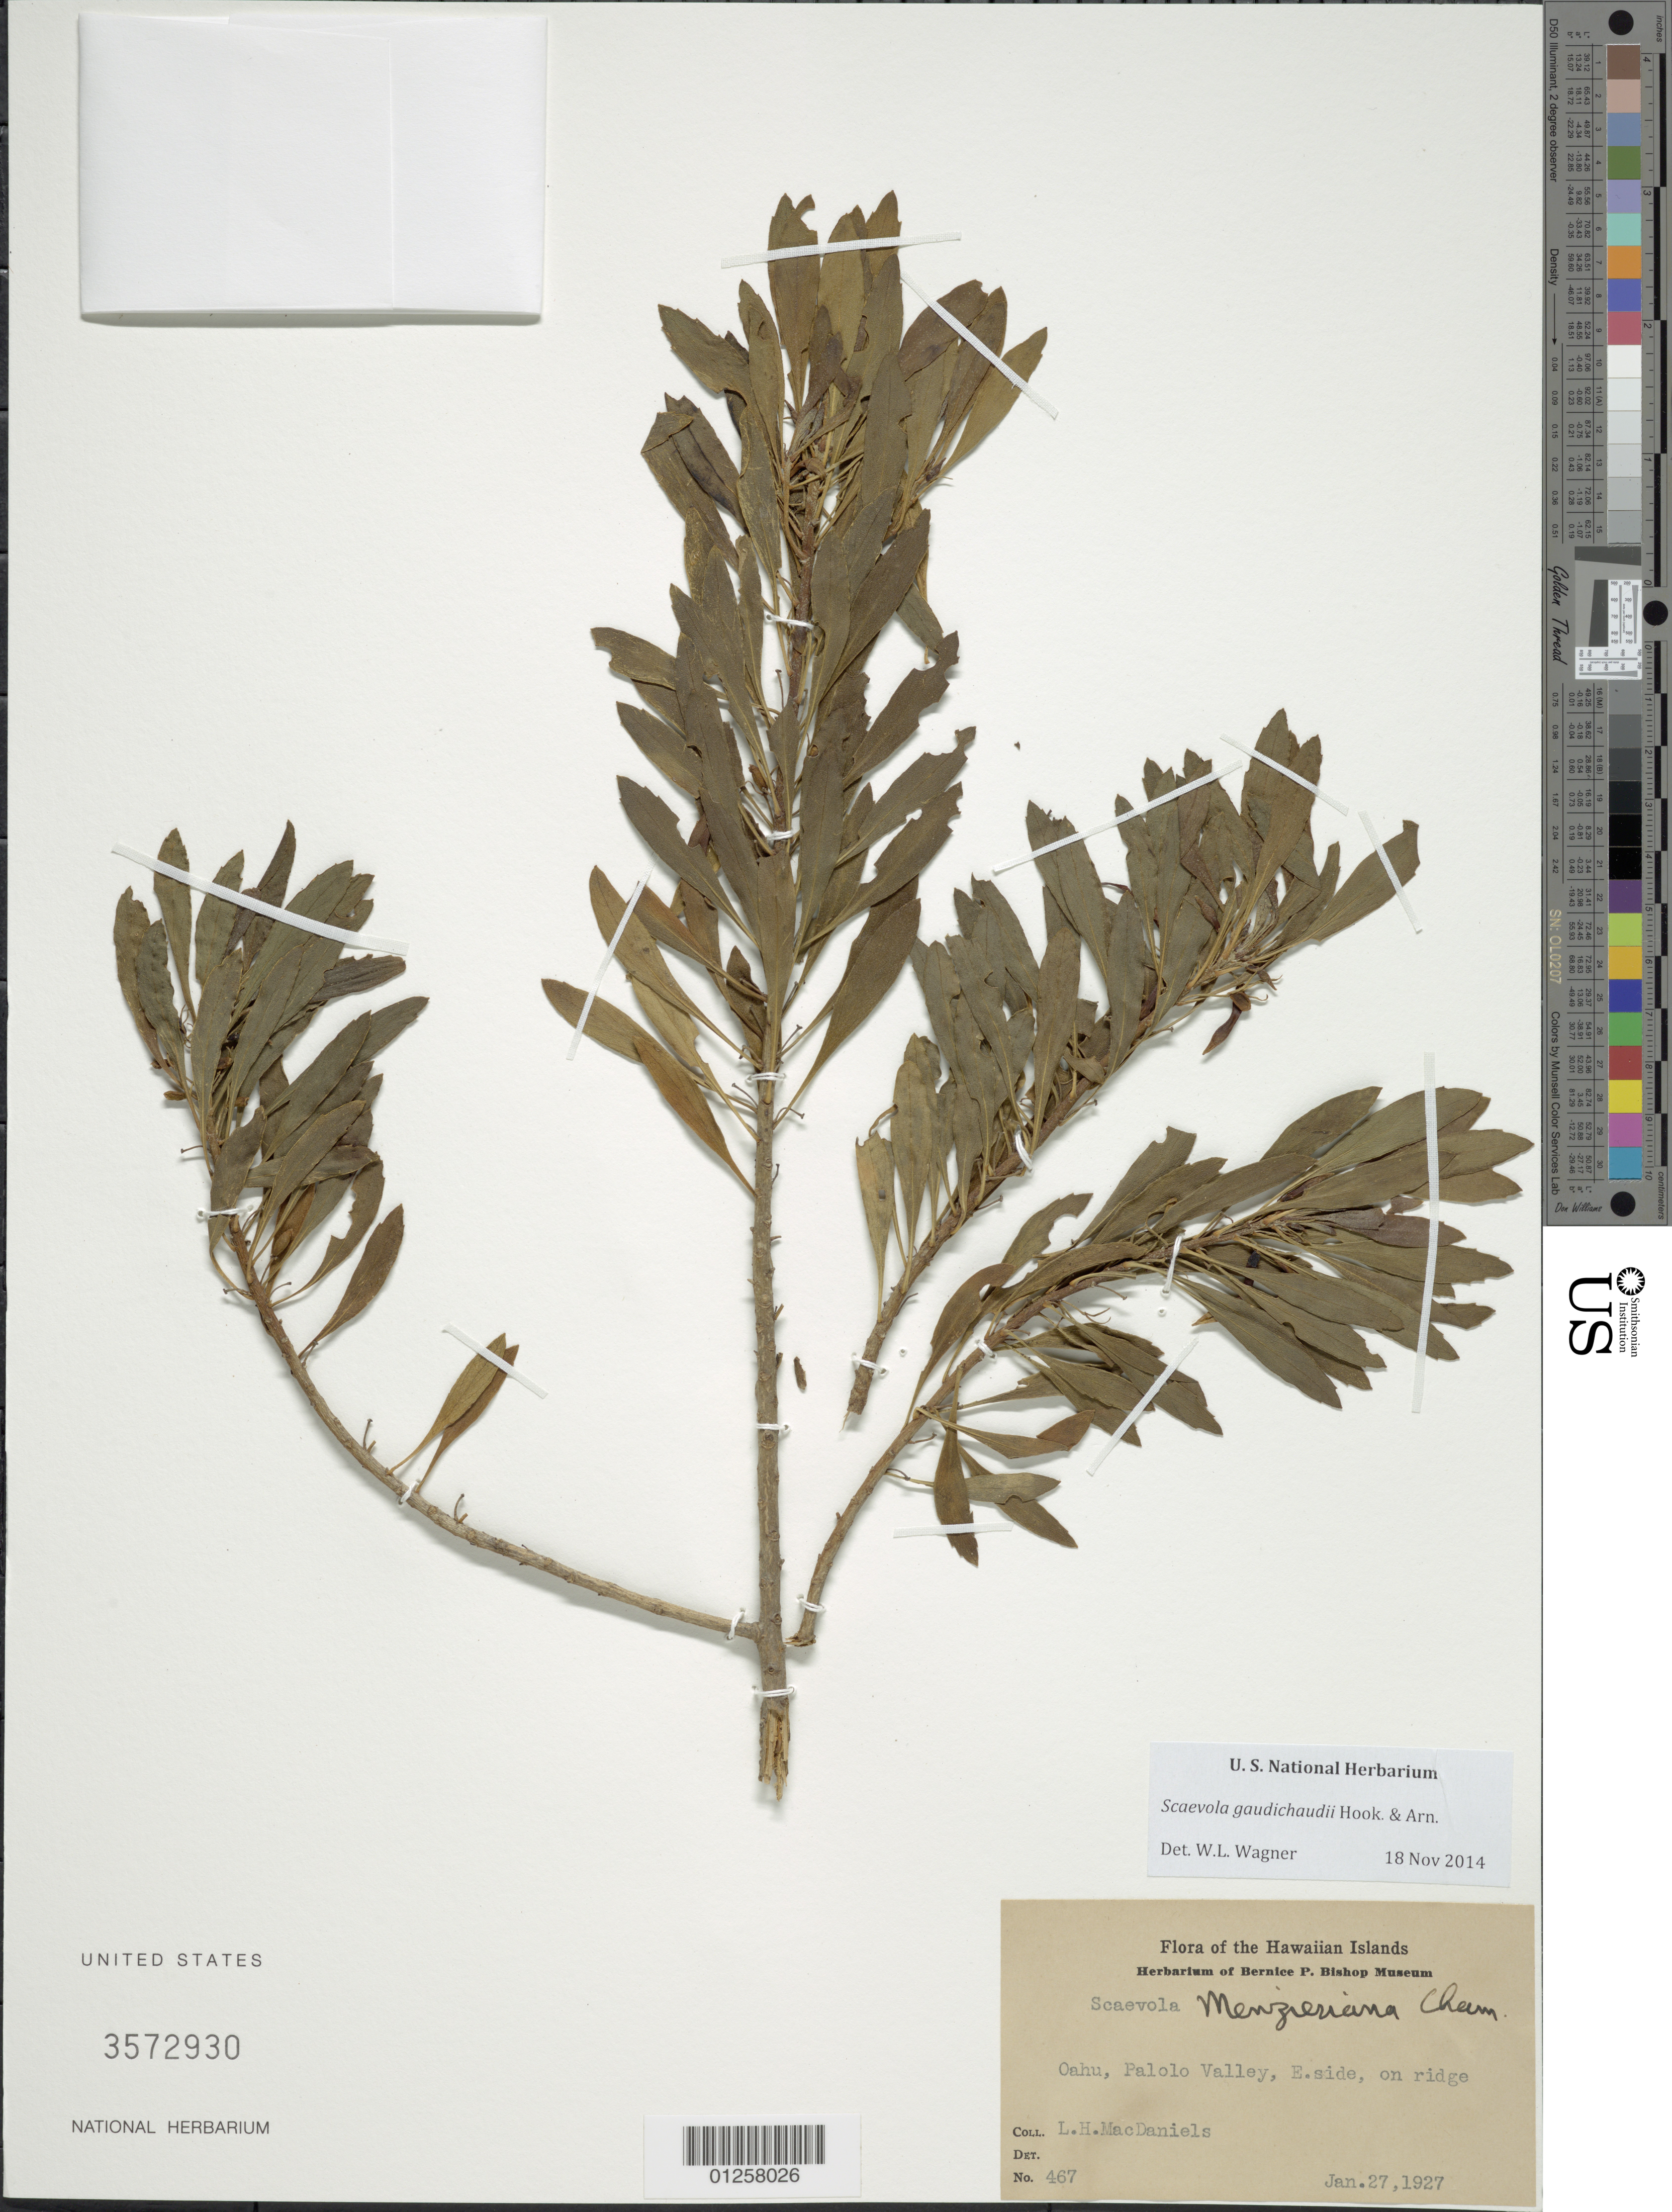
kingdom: Plantae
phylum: Tracheophyta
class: Magnoliopsida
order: Asterales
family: Goodeniaceae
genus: Scaevola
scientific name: Scaevola gaudichaudiana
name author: Cham.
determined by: Wagner, W. L., (BOT), Smithsonian Institution - National Museum of Natural History (UNITED STATES)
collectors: L. MacDaniels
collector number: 467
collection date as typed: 27 Jan 1927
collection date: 1927-01-27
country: United States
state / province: Hawaii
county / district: Honolulu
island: Oahu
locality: Palolo Valley, E. side.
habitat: On ridge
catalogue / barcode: US 3572930